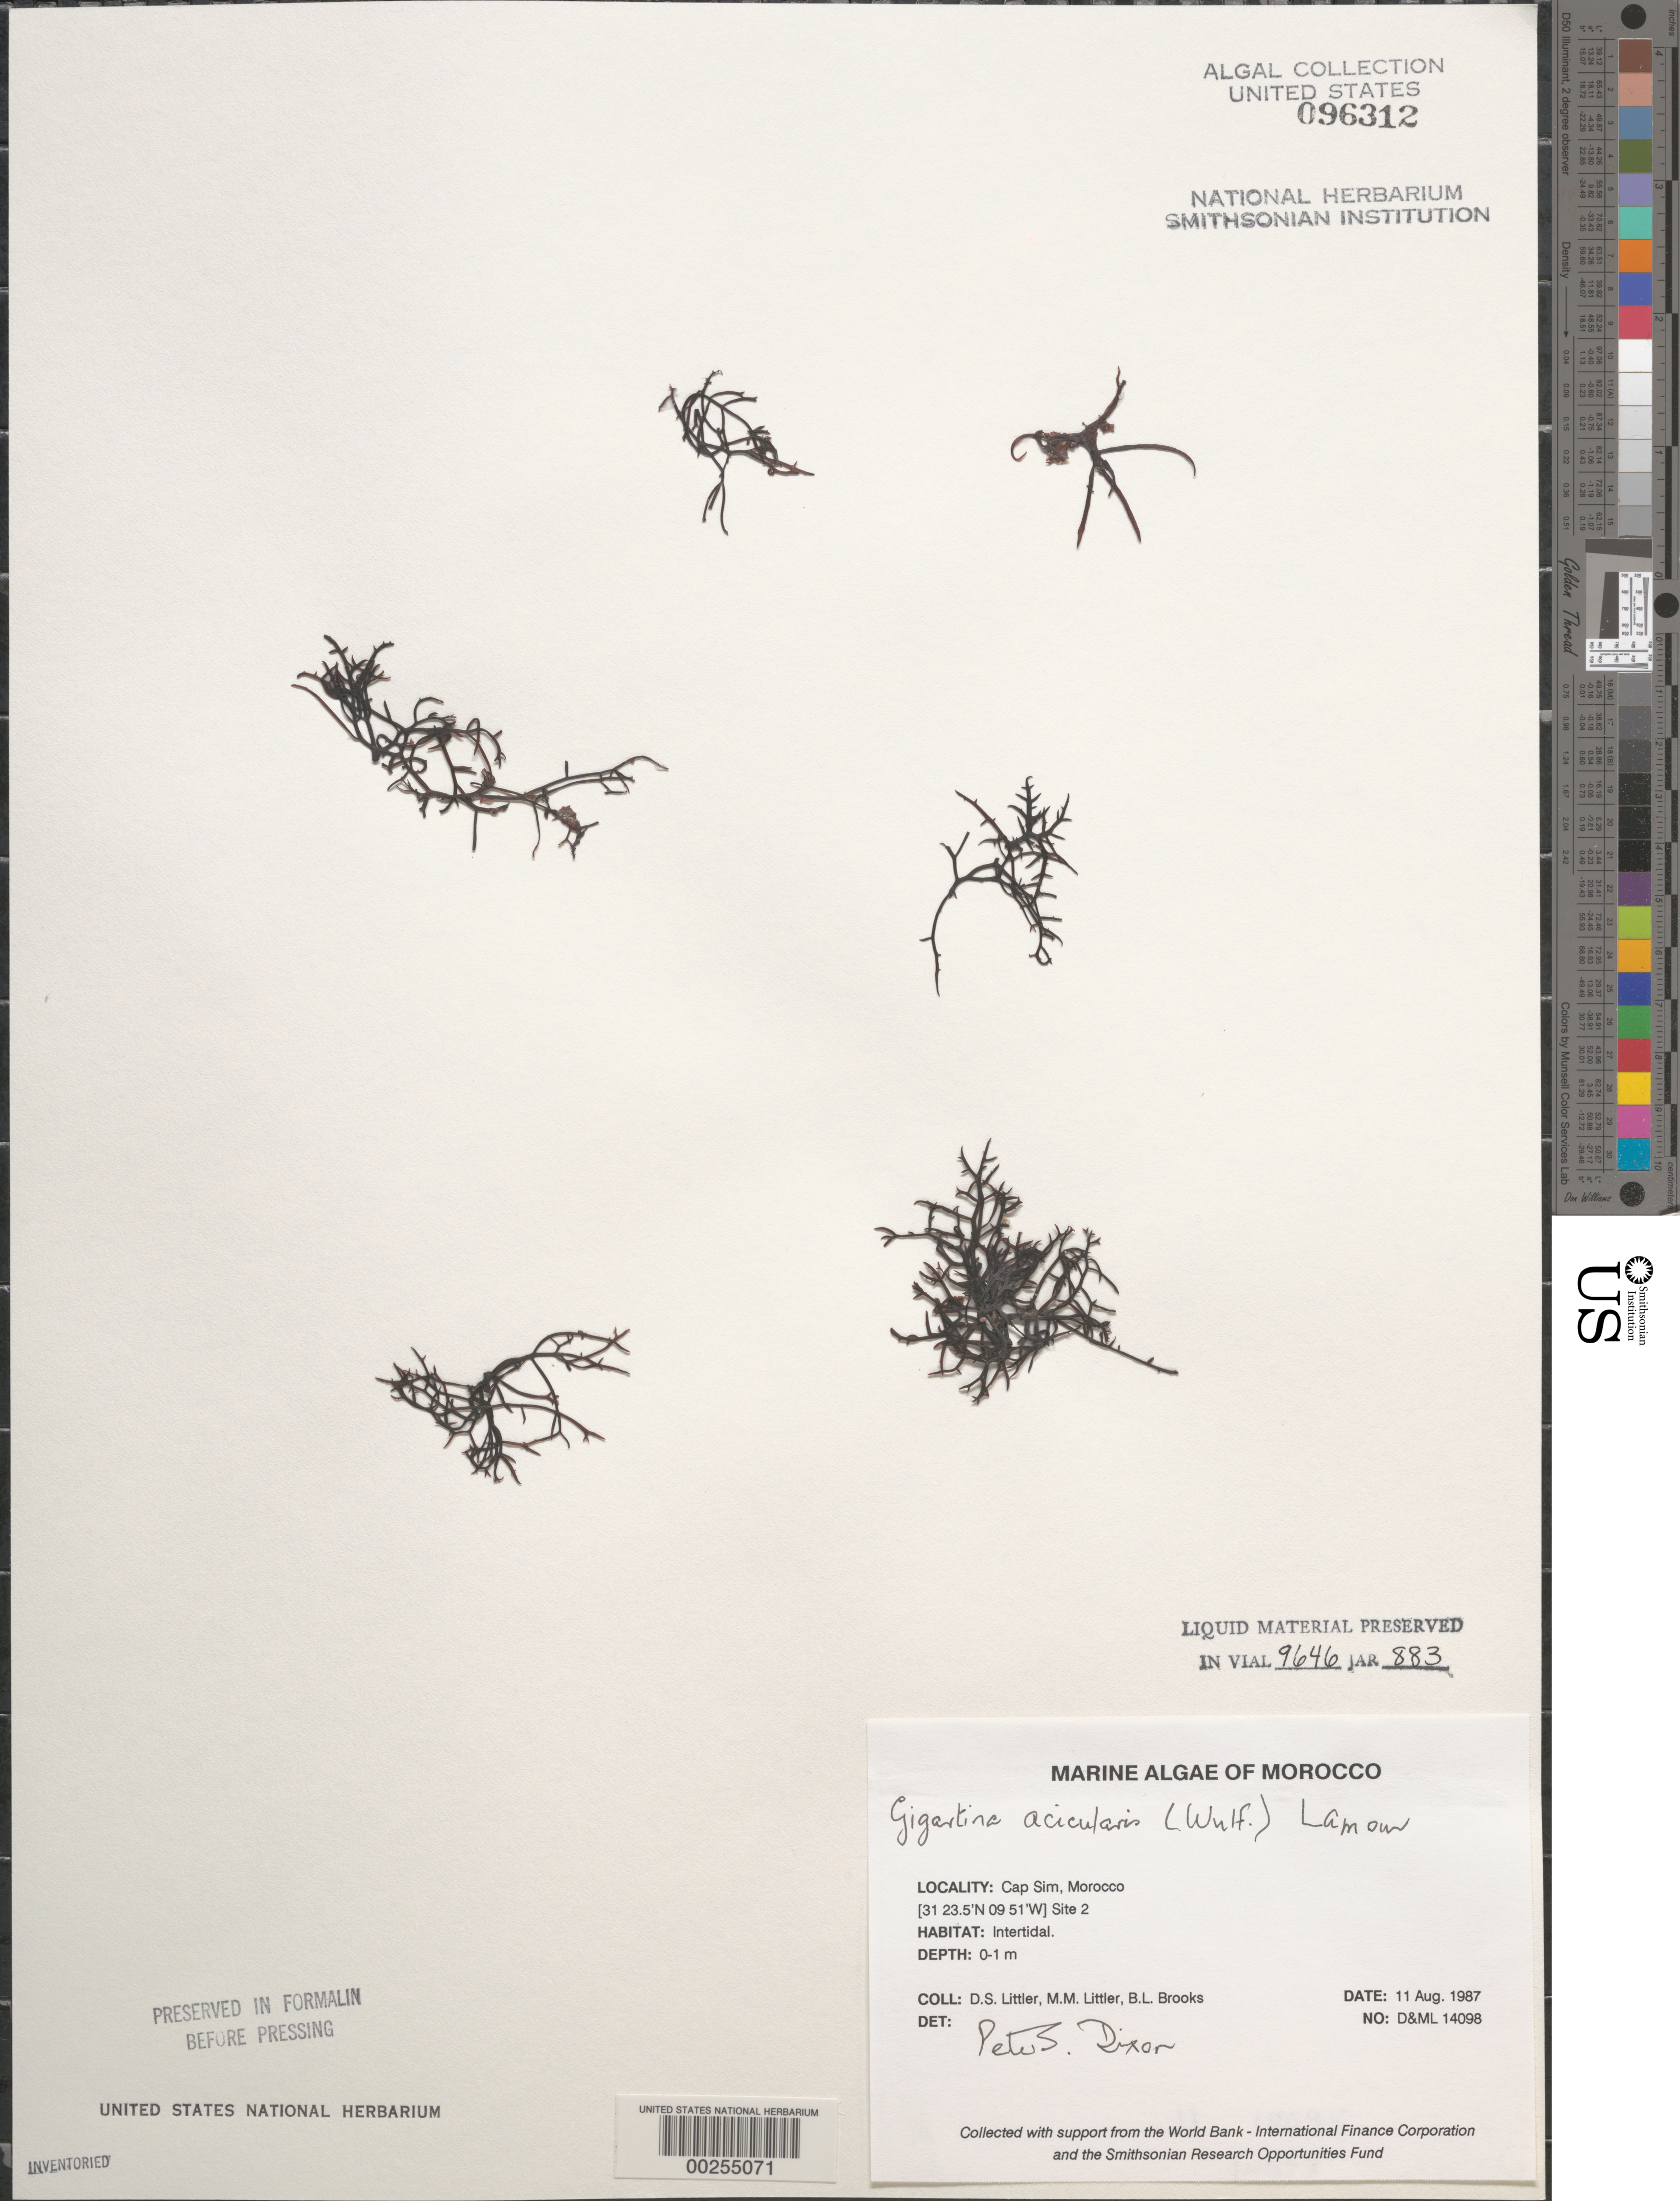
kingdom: Plantae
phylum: Rhodophyta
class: Florideophyceae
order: Gigartinales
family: Gigartinaceae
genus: Chondracanthus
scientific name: Chondracanthus acicularis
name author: (Roth) Fredericq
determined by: Algae name updating Project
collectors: D. S. Littler, M. M. Littler & B. Brooks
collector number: D&ML 14098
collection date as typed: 11 Aug 1987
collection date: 1987-08-11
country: Morocco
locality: Cap Sim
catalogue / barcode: US 96312